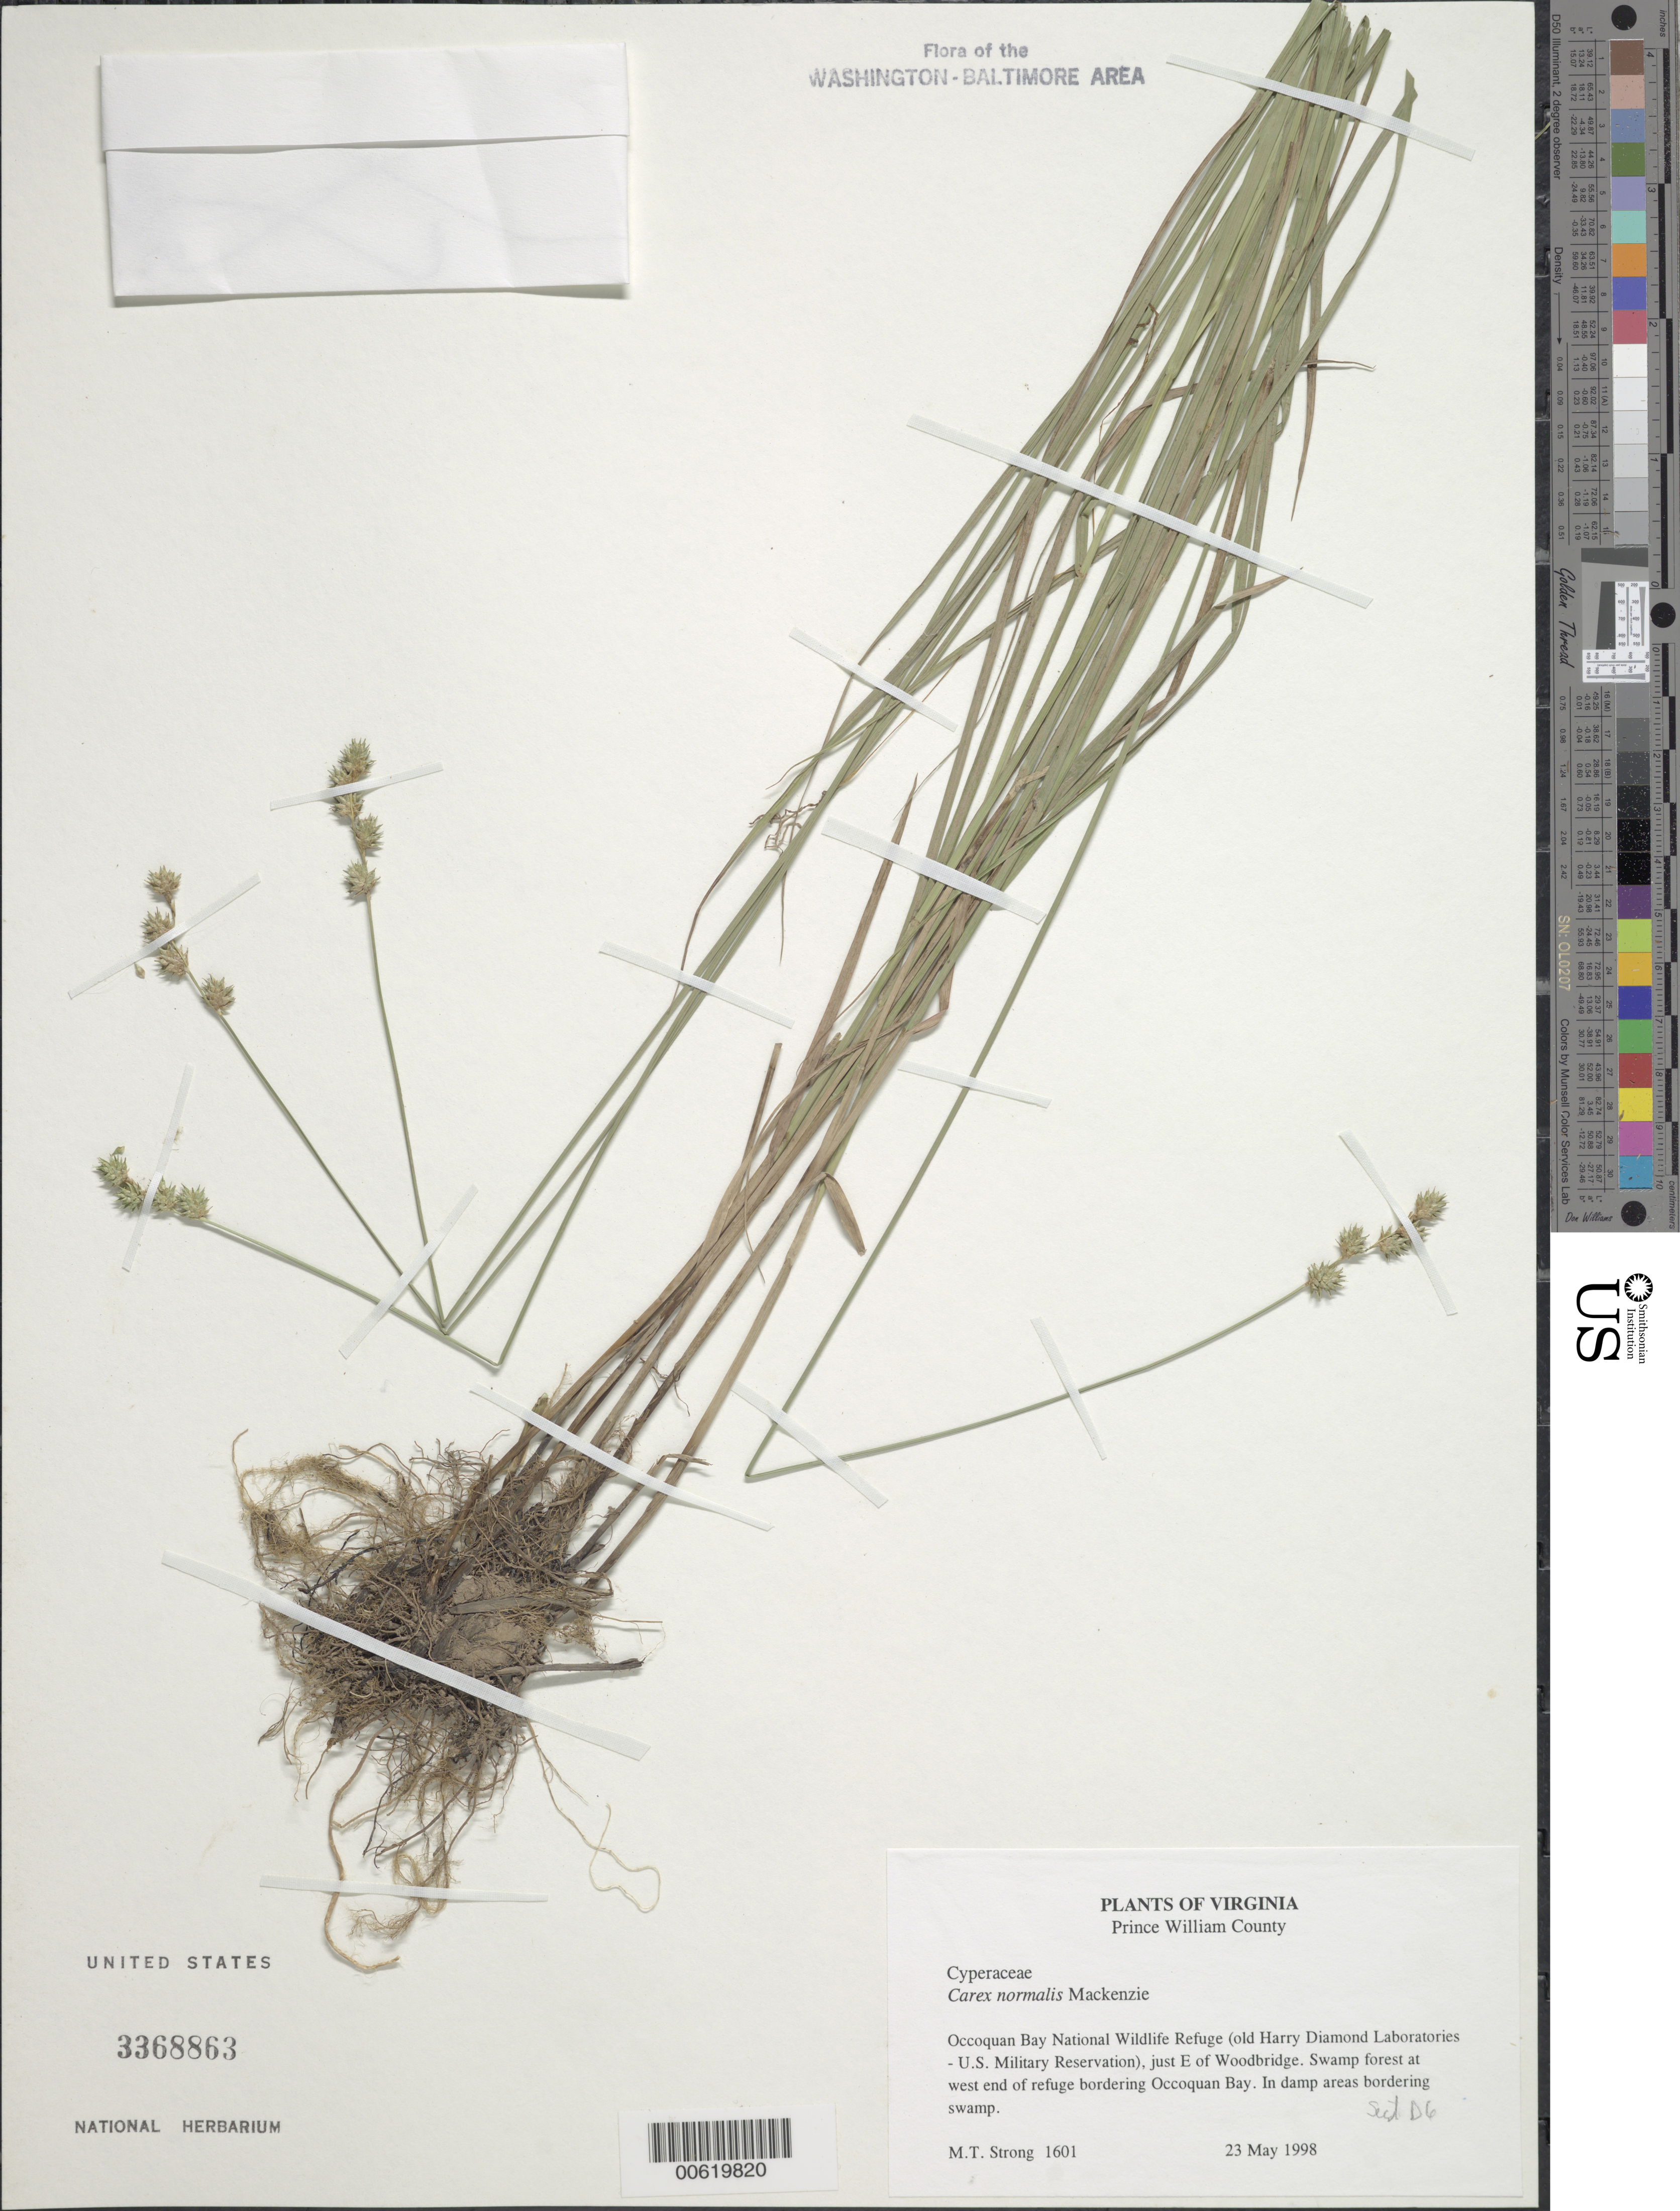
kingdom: Plantae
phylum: Tracheophyta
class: Liliopsida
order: Poales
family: Cyperaceae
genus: Carex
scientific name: Carex normalis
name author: Mack.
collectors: M. T. Strong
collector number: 1601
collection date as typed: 23 May 1998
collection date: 1998-05-23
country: United States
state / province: Virginia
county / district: Prince William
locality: Occoquan Bay National Wildlife Refuge (old Harry Diamond Laboratories - U.S. Military Reservation), just E of Woodbridge.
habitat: Swamp forest at west end of refuge bordering Occoquan Bay.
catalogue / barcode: US 3368863